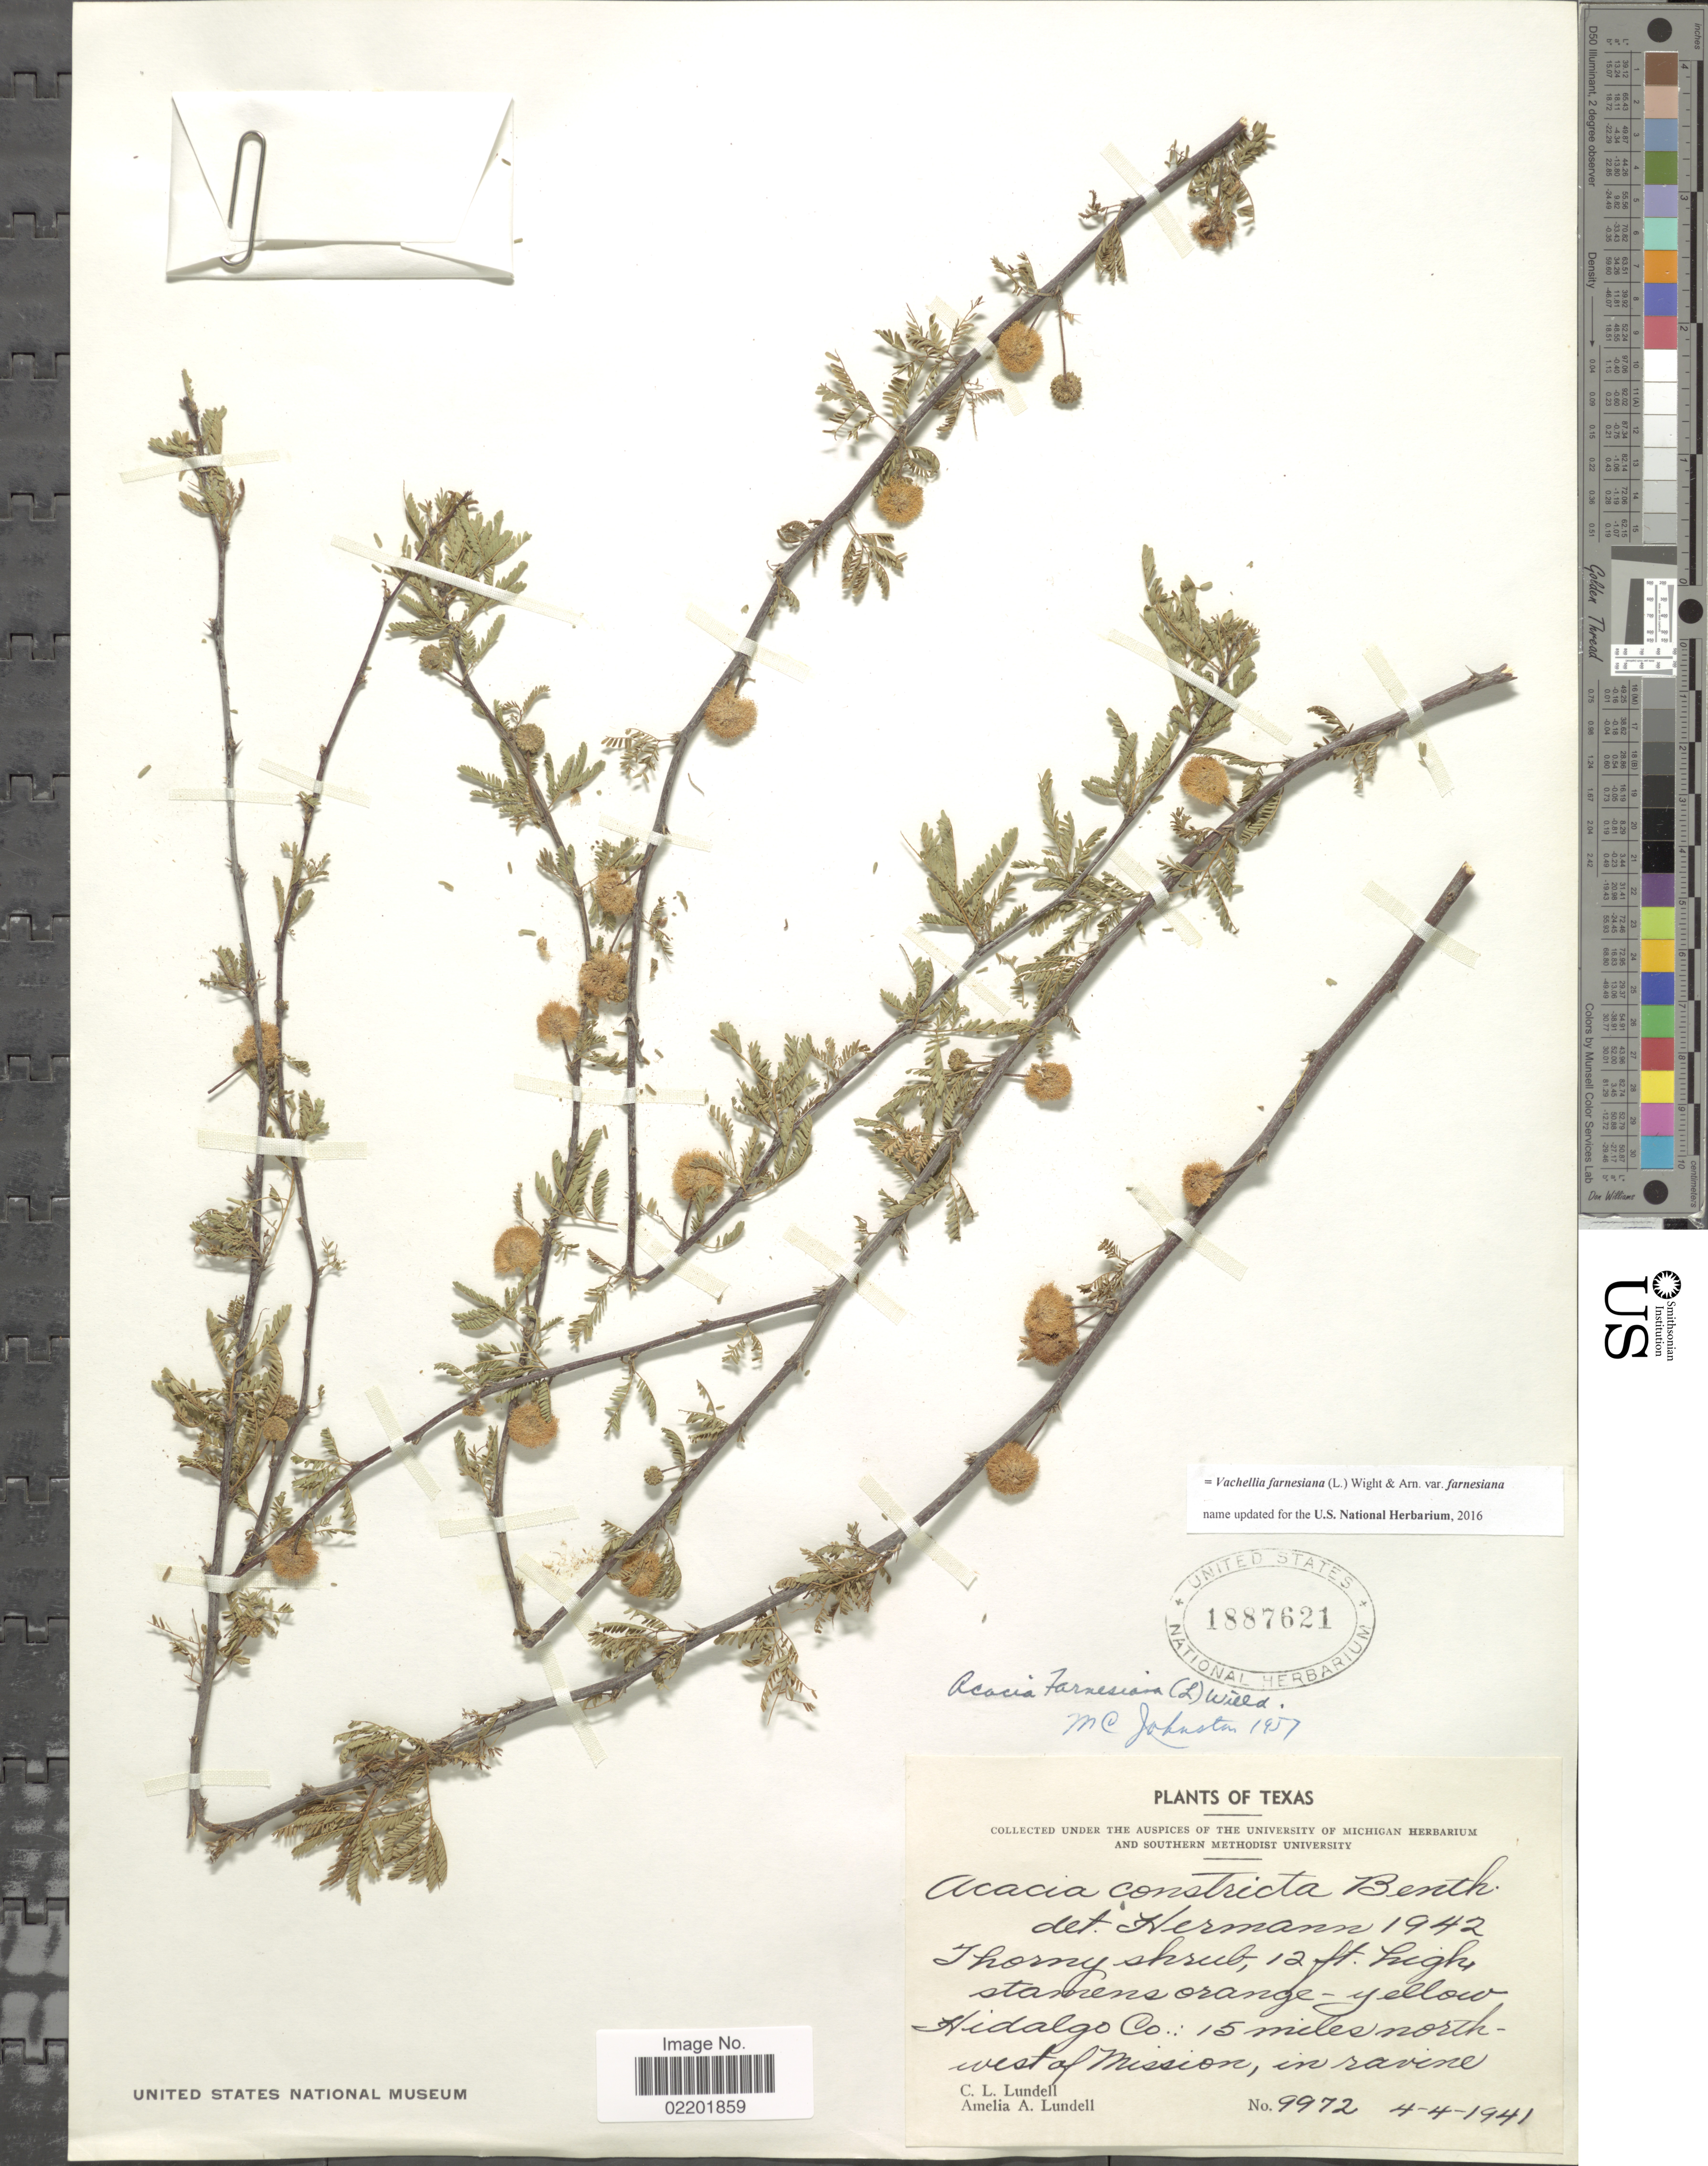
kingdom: Plantae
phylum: Tracheophyta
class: Magnoliopsida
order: Fabales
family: Fabaceae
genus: Vachellia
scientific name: Vachellia farnesiana var. farnesiana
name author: (L.) Wight & Arn.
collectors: C. L. Lundell & A. A. Lundell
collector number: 9972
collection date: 1941-04-04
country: United States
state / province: Texas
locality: Hidalgo Co., 15 miles northwest of Mission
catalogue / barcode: US 1887621